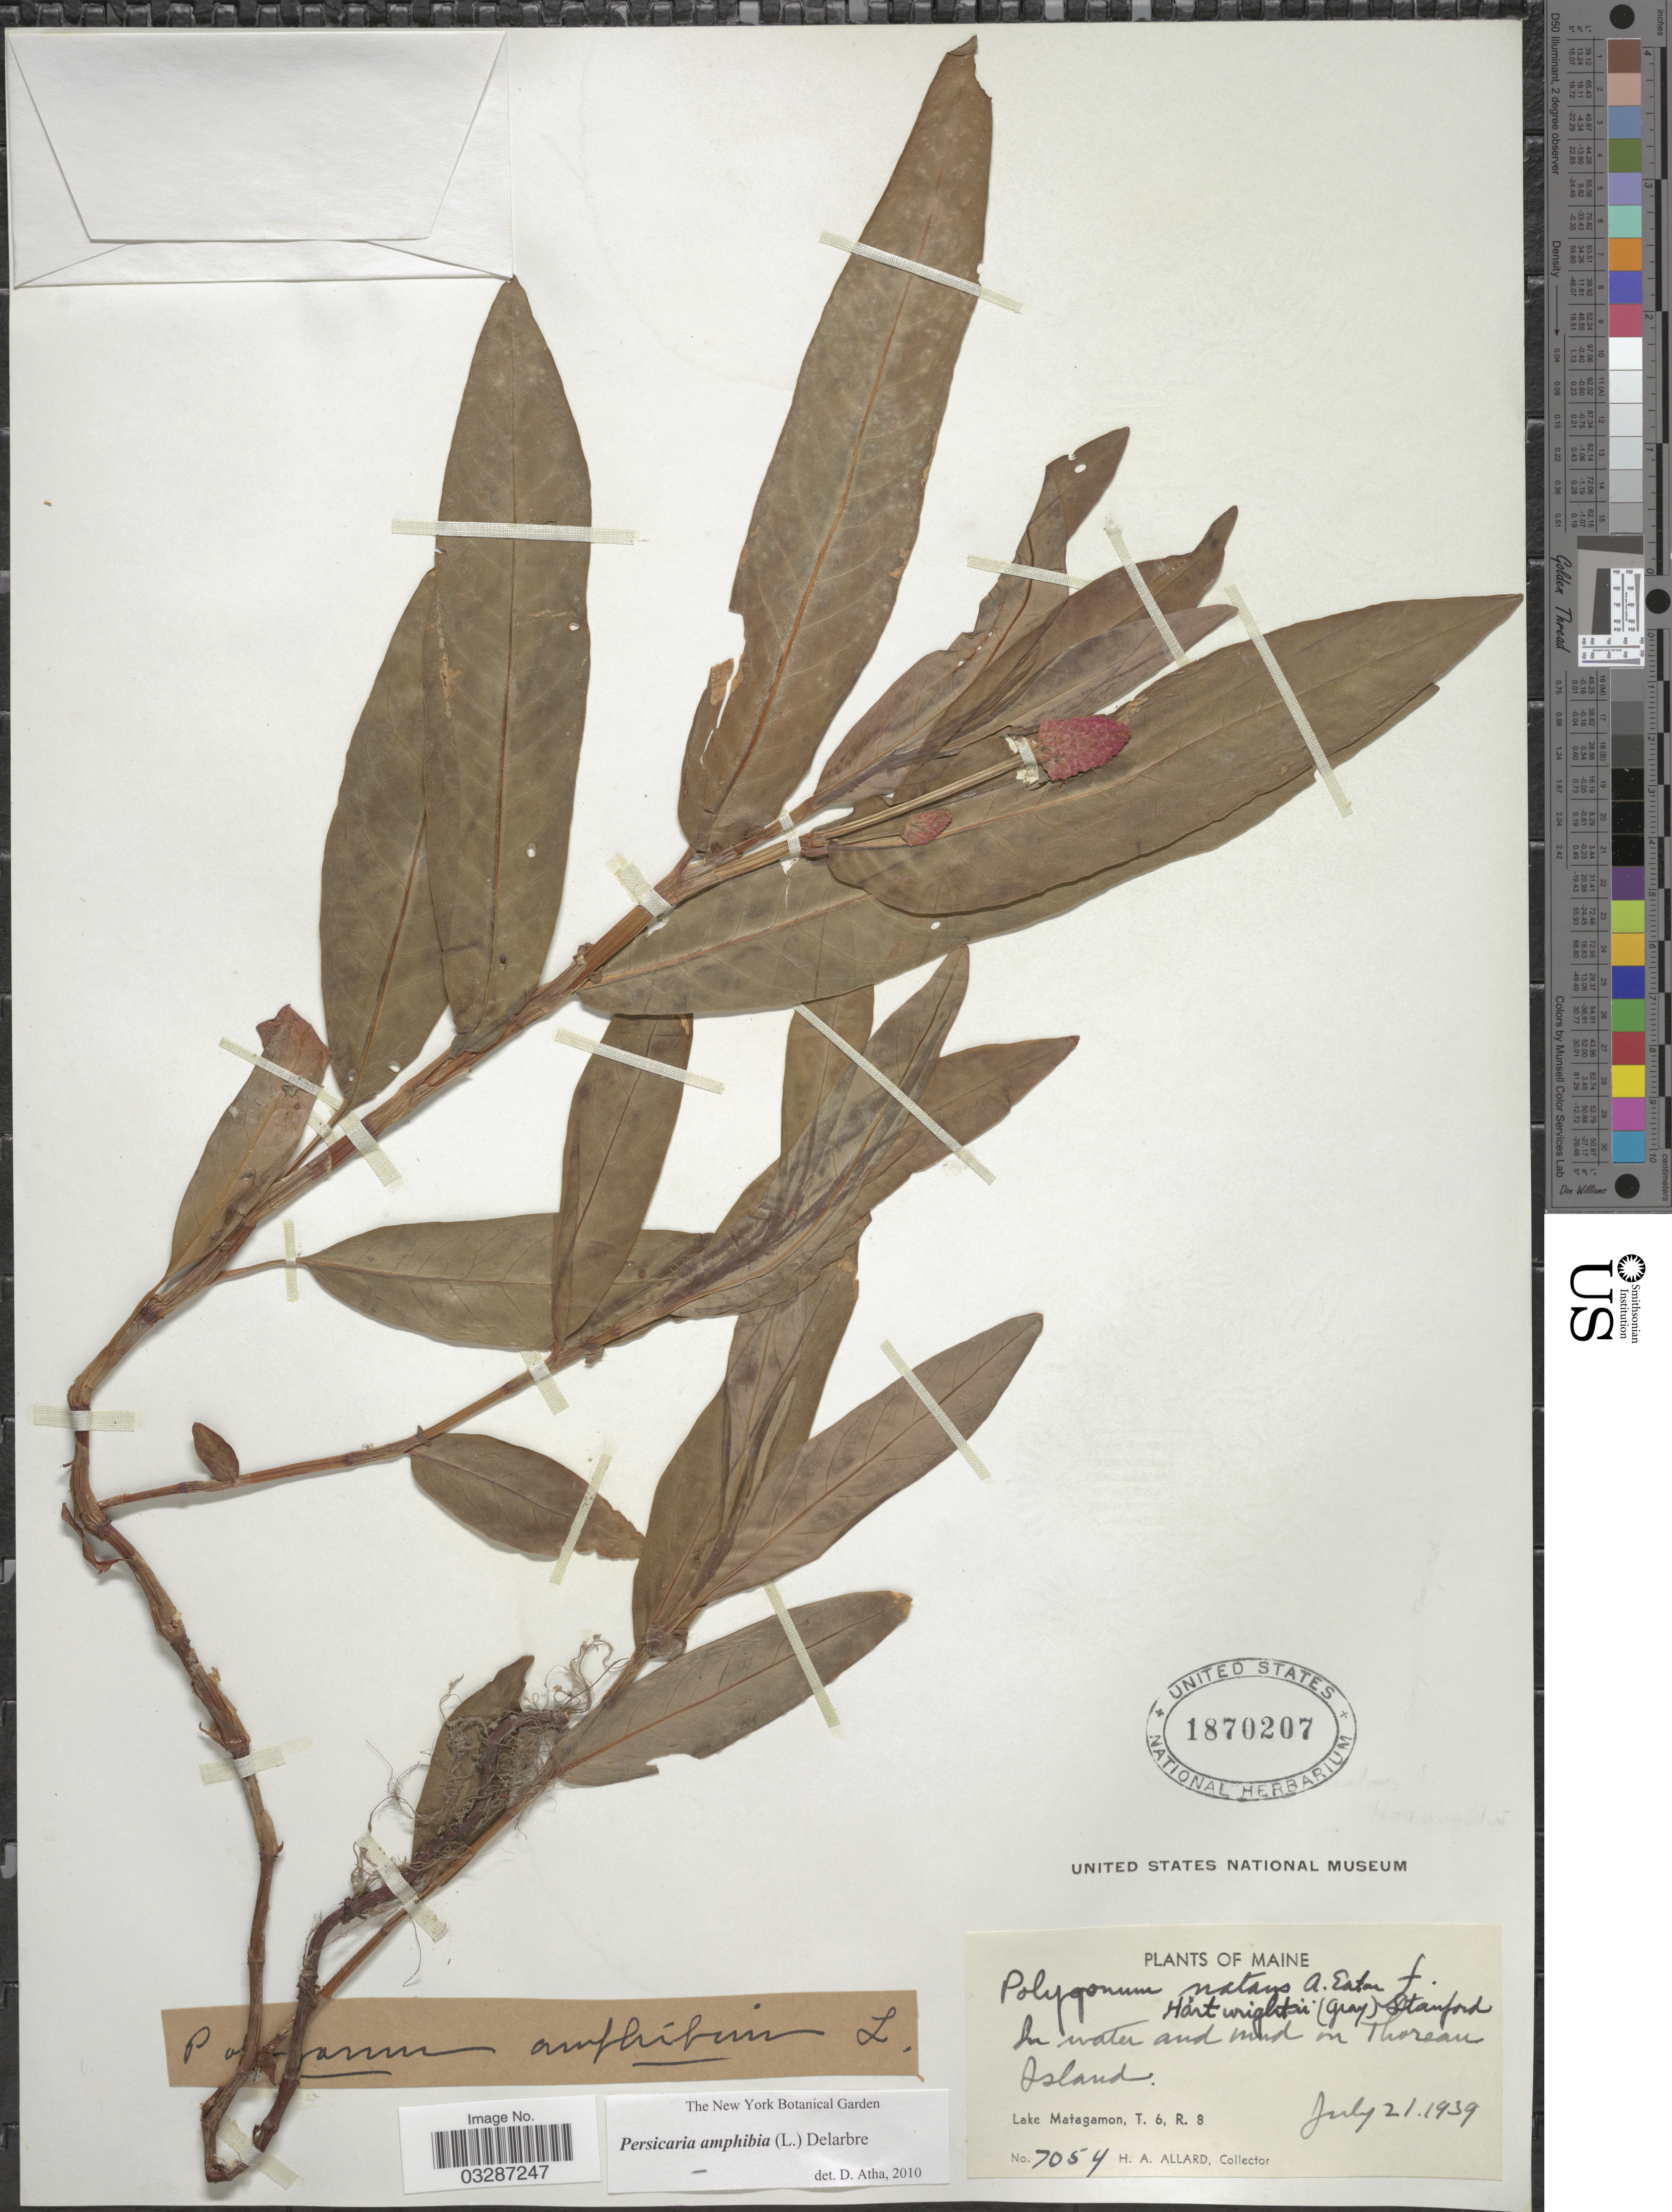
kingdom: Plantae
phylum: Tracheophyta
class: Magnoliopsida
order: Caryophyllales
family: Polygonaceae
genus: Persicaria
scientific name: Persicaria amphibia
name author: (L.) Delarbre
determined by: Atha, D. E.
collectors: H. A. Allard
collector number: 7054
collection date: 1939-07-21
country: United States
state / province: Maine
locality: In water and mud on Thoreau Island. Lake Matagamon, T. 6, R. 8.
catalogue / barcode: US 1870207